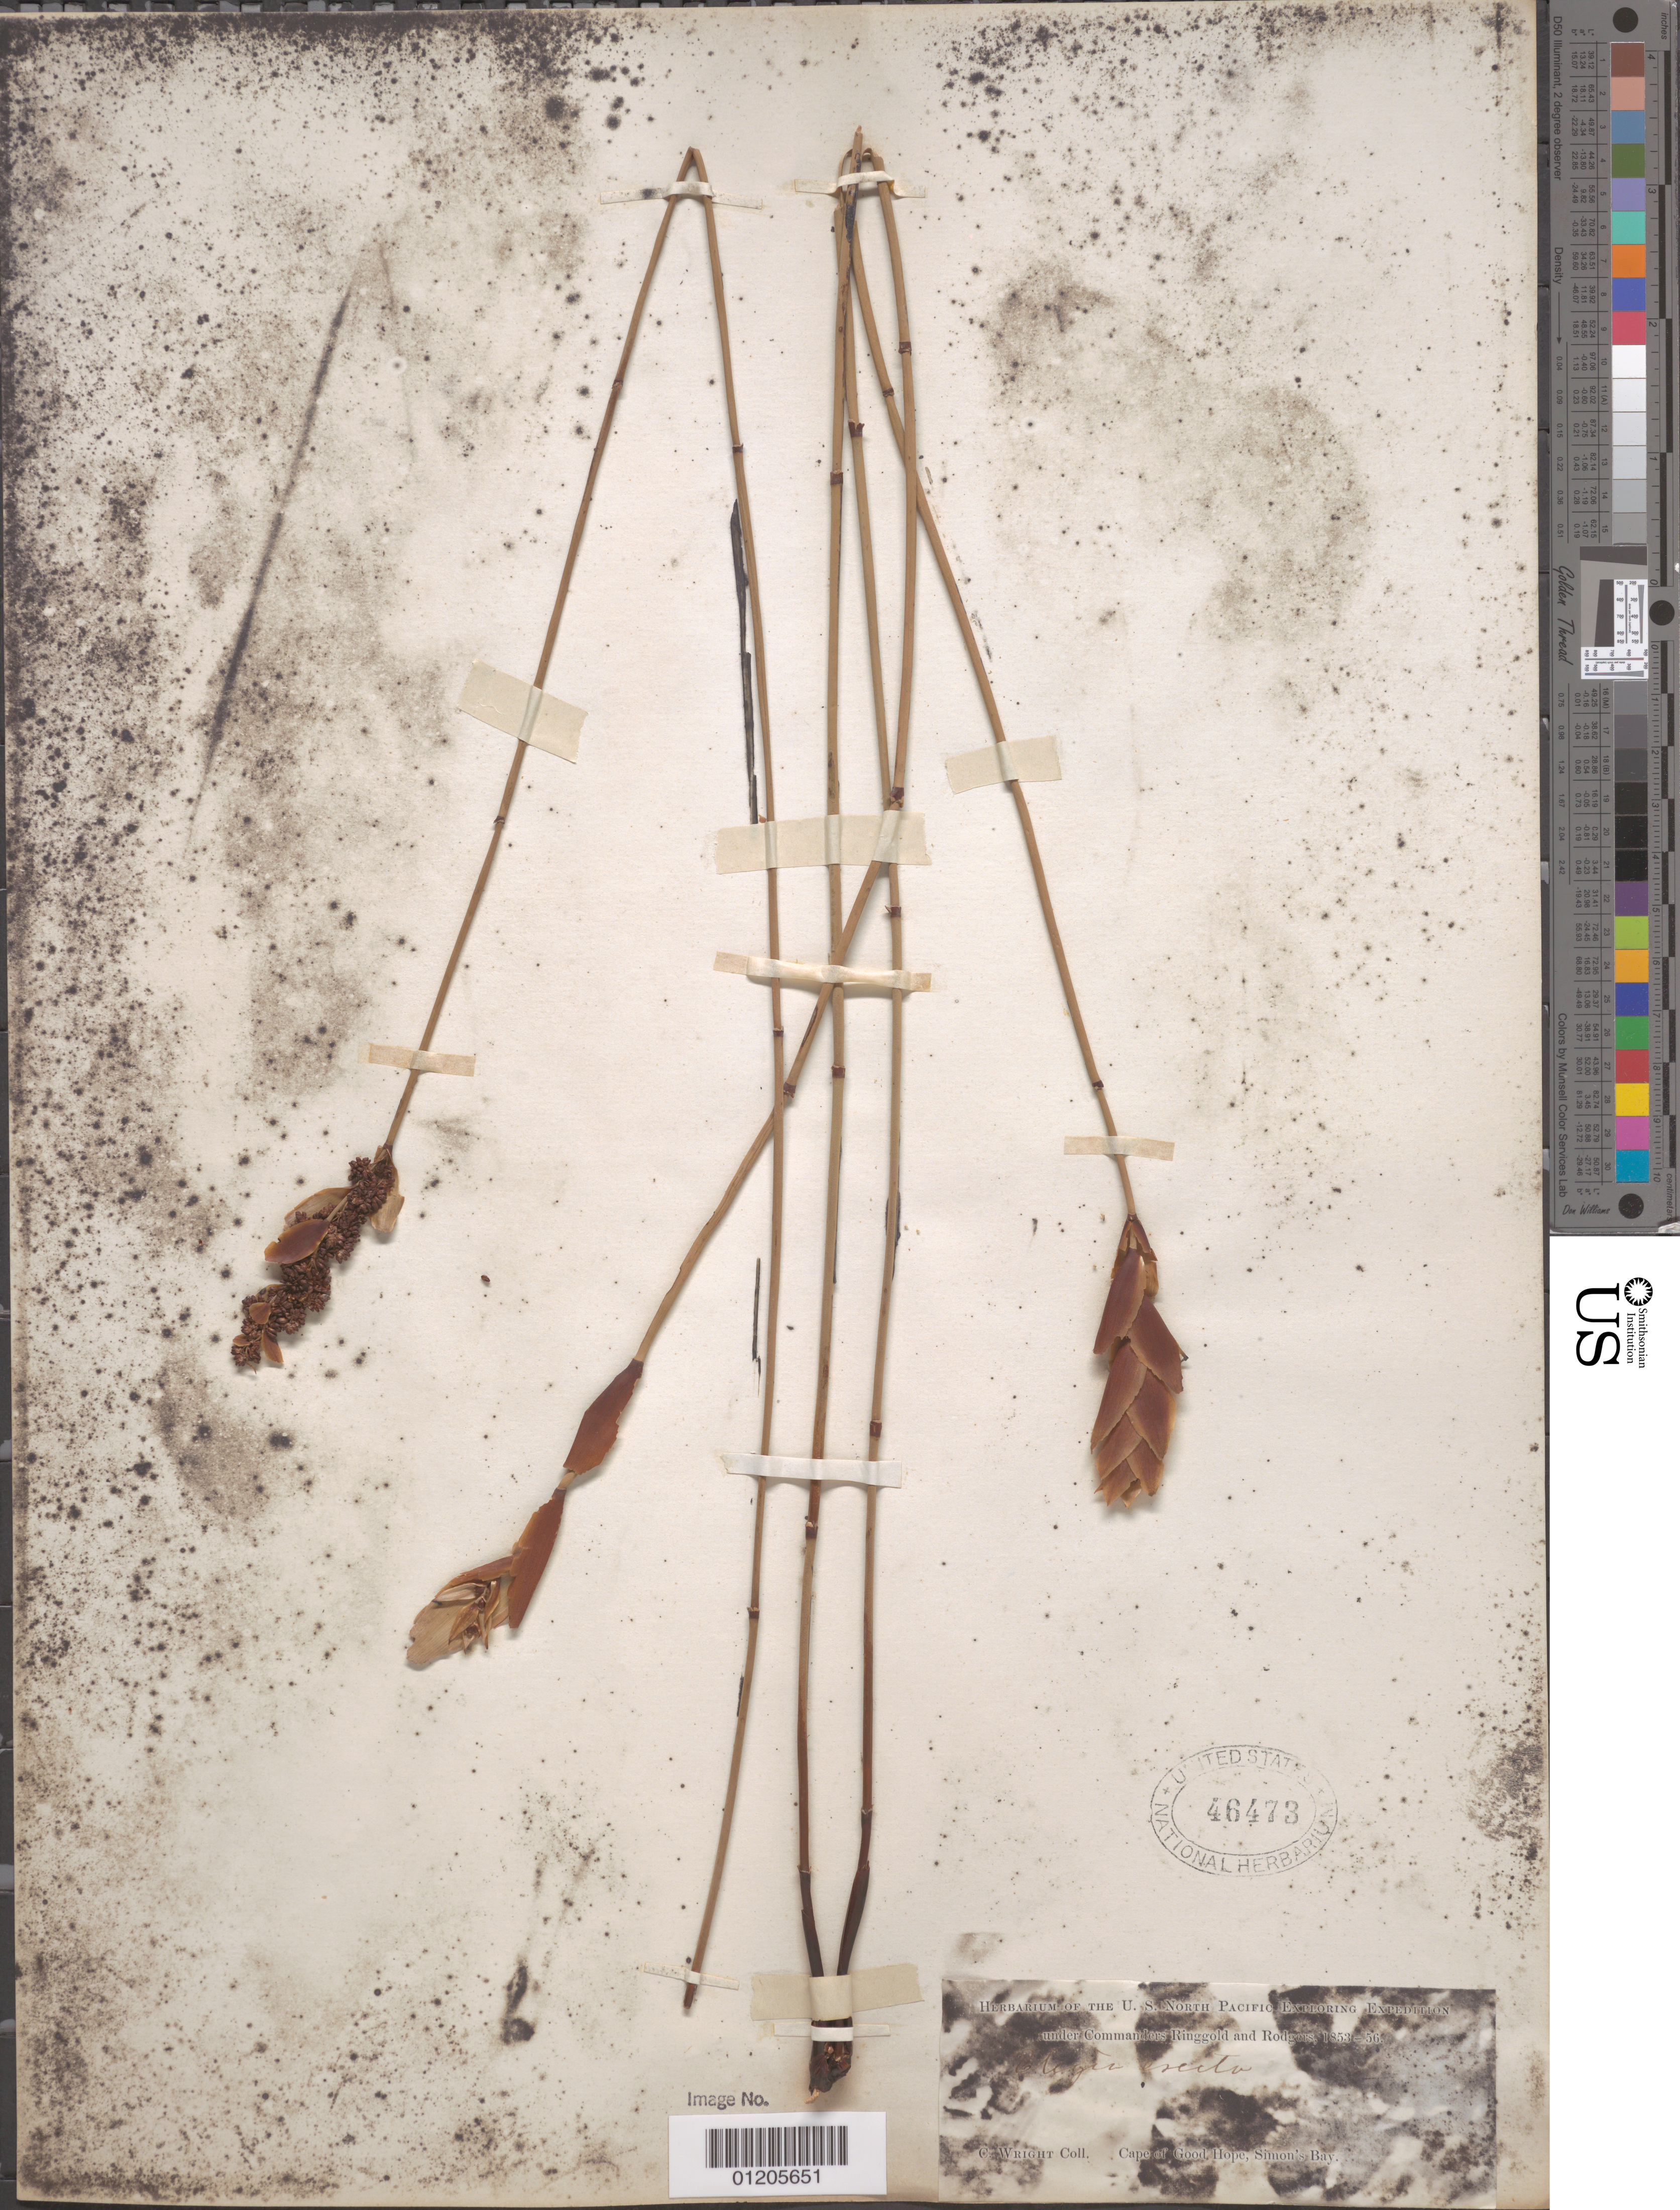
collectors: C. Wright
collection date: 1853/1856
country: South Africa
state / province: Western Cape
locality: Cape of Good Hope, Simon's Bay.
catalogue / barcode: US 46473